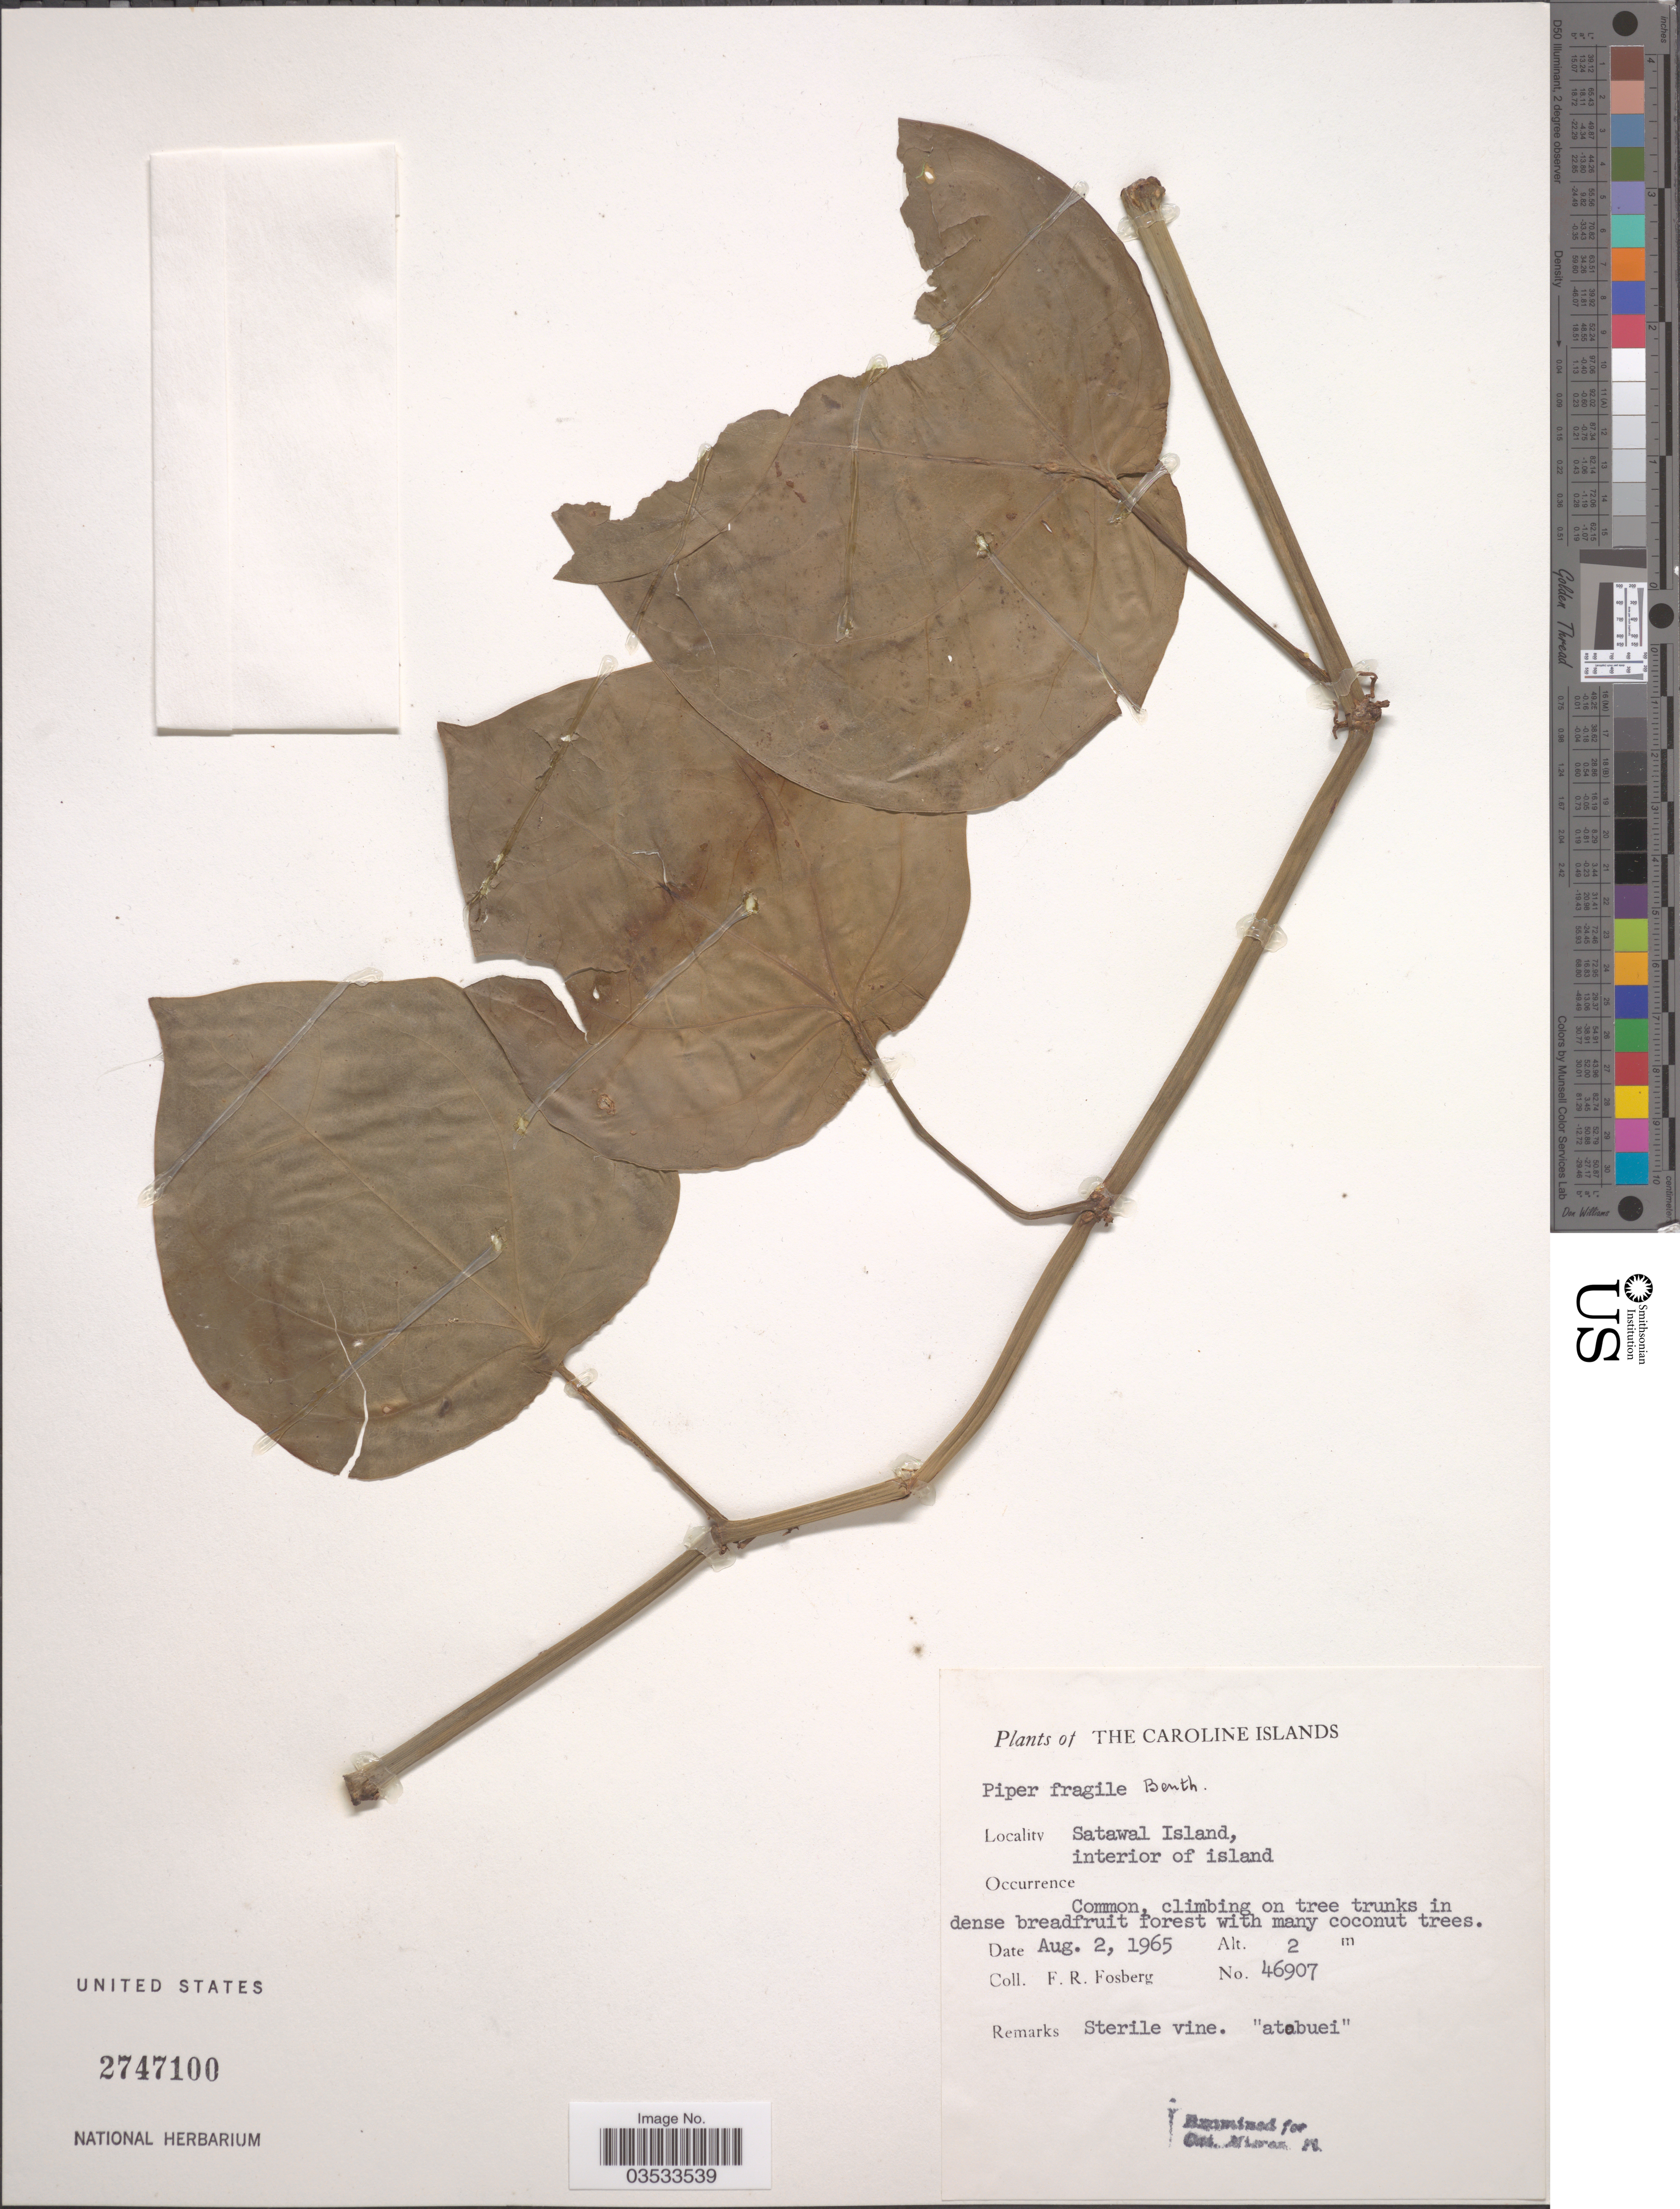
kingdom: Plantae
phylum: Tracheophyta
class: Magnoliopsida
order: Piperales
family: Piperaceae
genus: Piper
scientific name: Piper fragile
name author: Benth.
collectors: F. R. Fosberg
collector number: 46907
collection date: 1965-08-02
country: Micronesia, Federated States of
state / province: Yap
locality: The Caroline Islands. Satawal Island, interior of island.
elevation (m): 2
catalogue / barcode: US 2747100